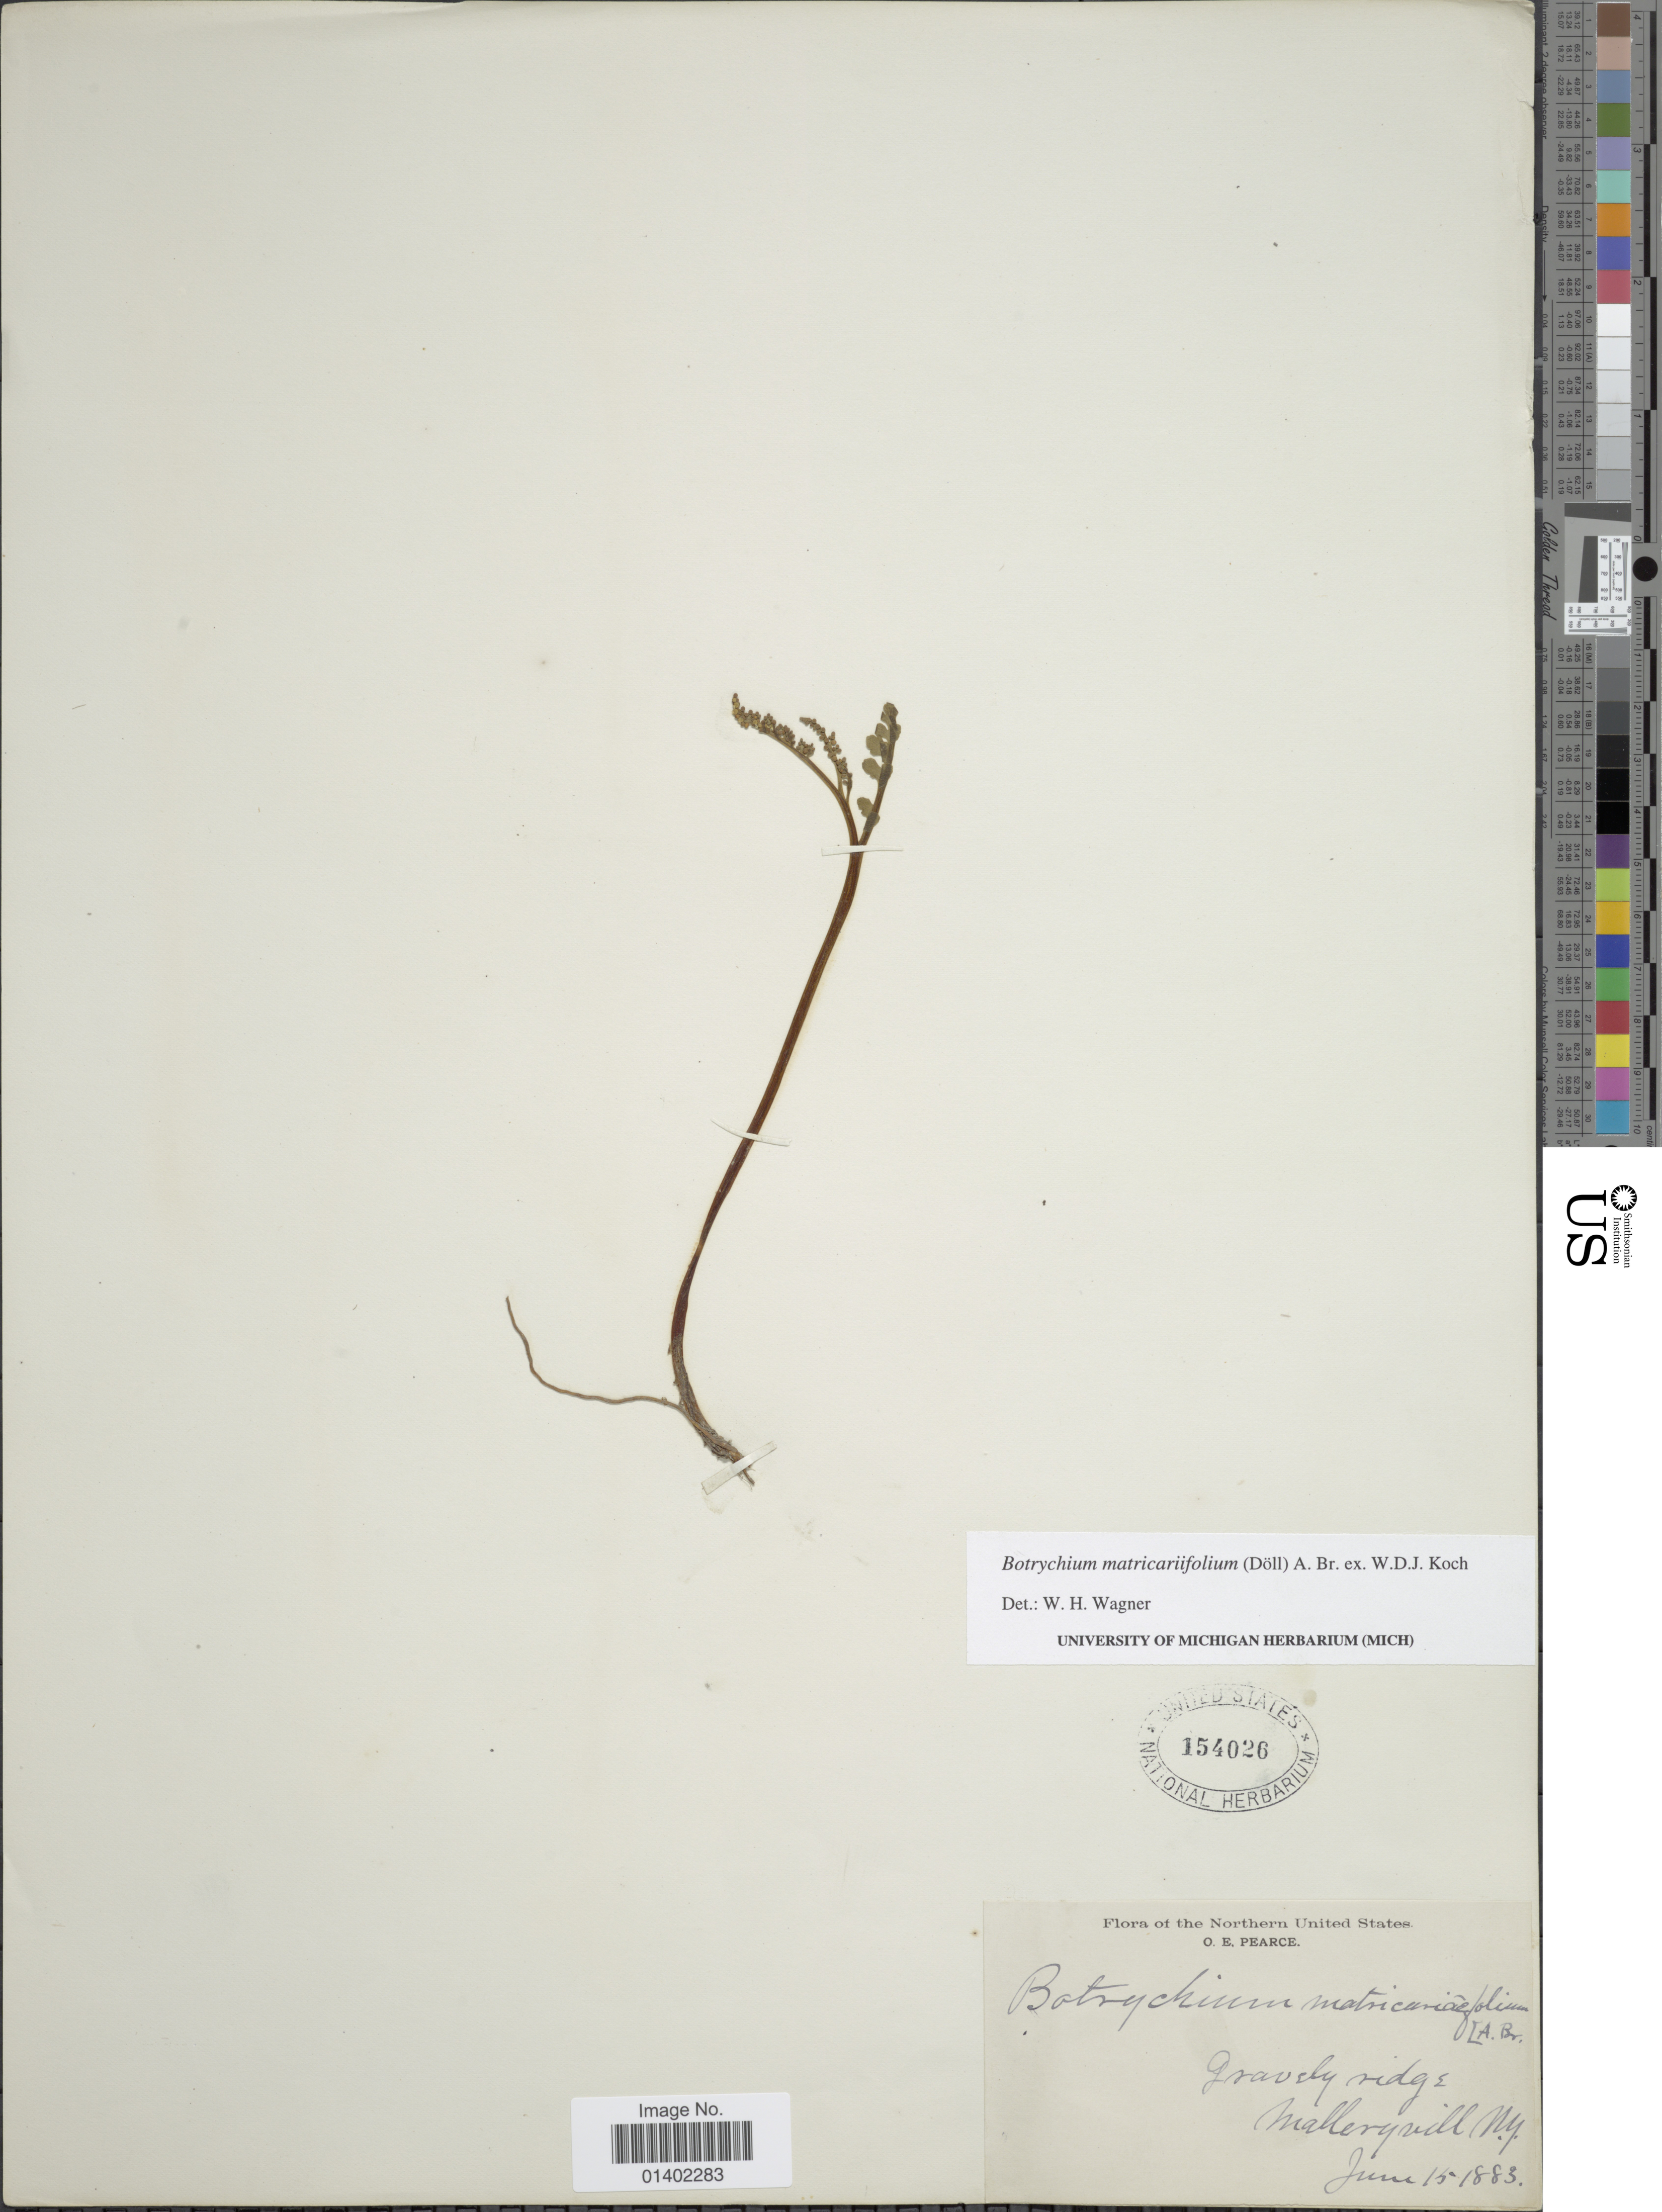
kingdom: Plantae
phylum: Tracheophyta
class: Polypodiopsida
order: Ophioglossales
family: Ophioglossaceae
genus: Botrychium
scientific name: Botrychium matricariifolium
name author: (A. Braun ex Dowell) A. Braun ex Koch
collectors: O. E. Pearce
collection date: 1883-06-15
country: United States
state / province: New York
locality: Northern United States, Gravely ridge Malloryville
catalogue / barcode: US 154026